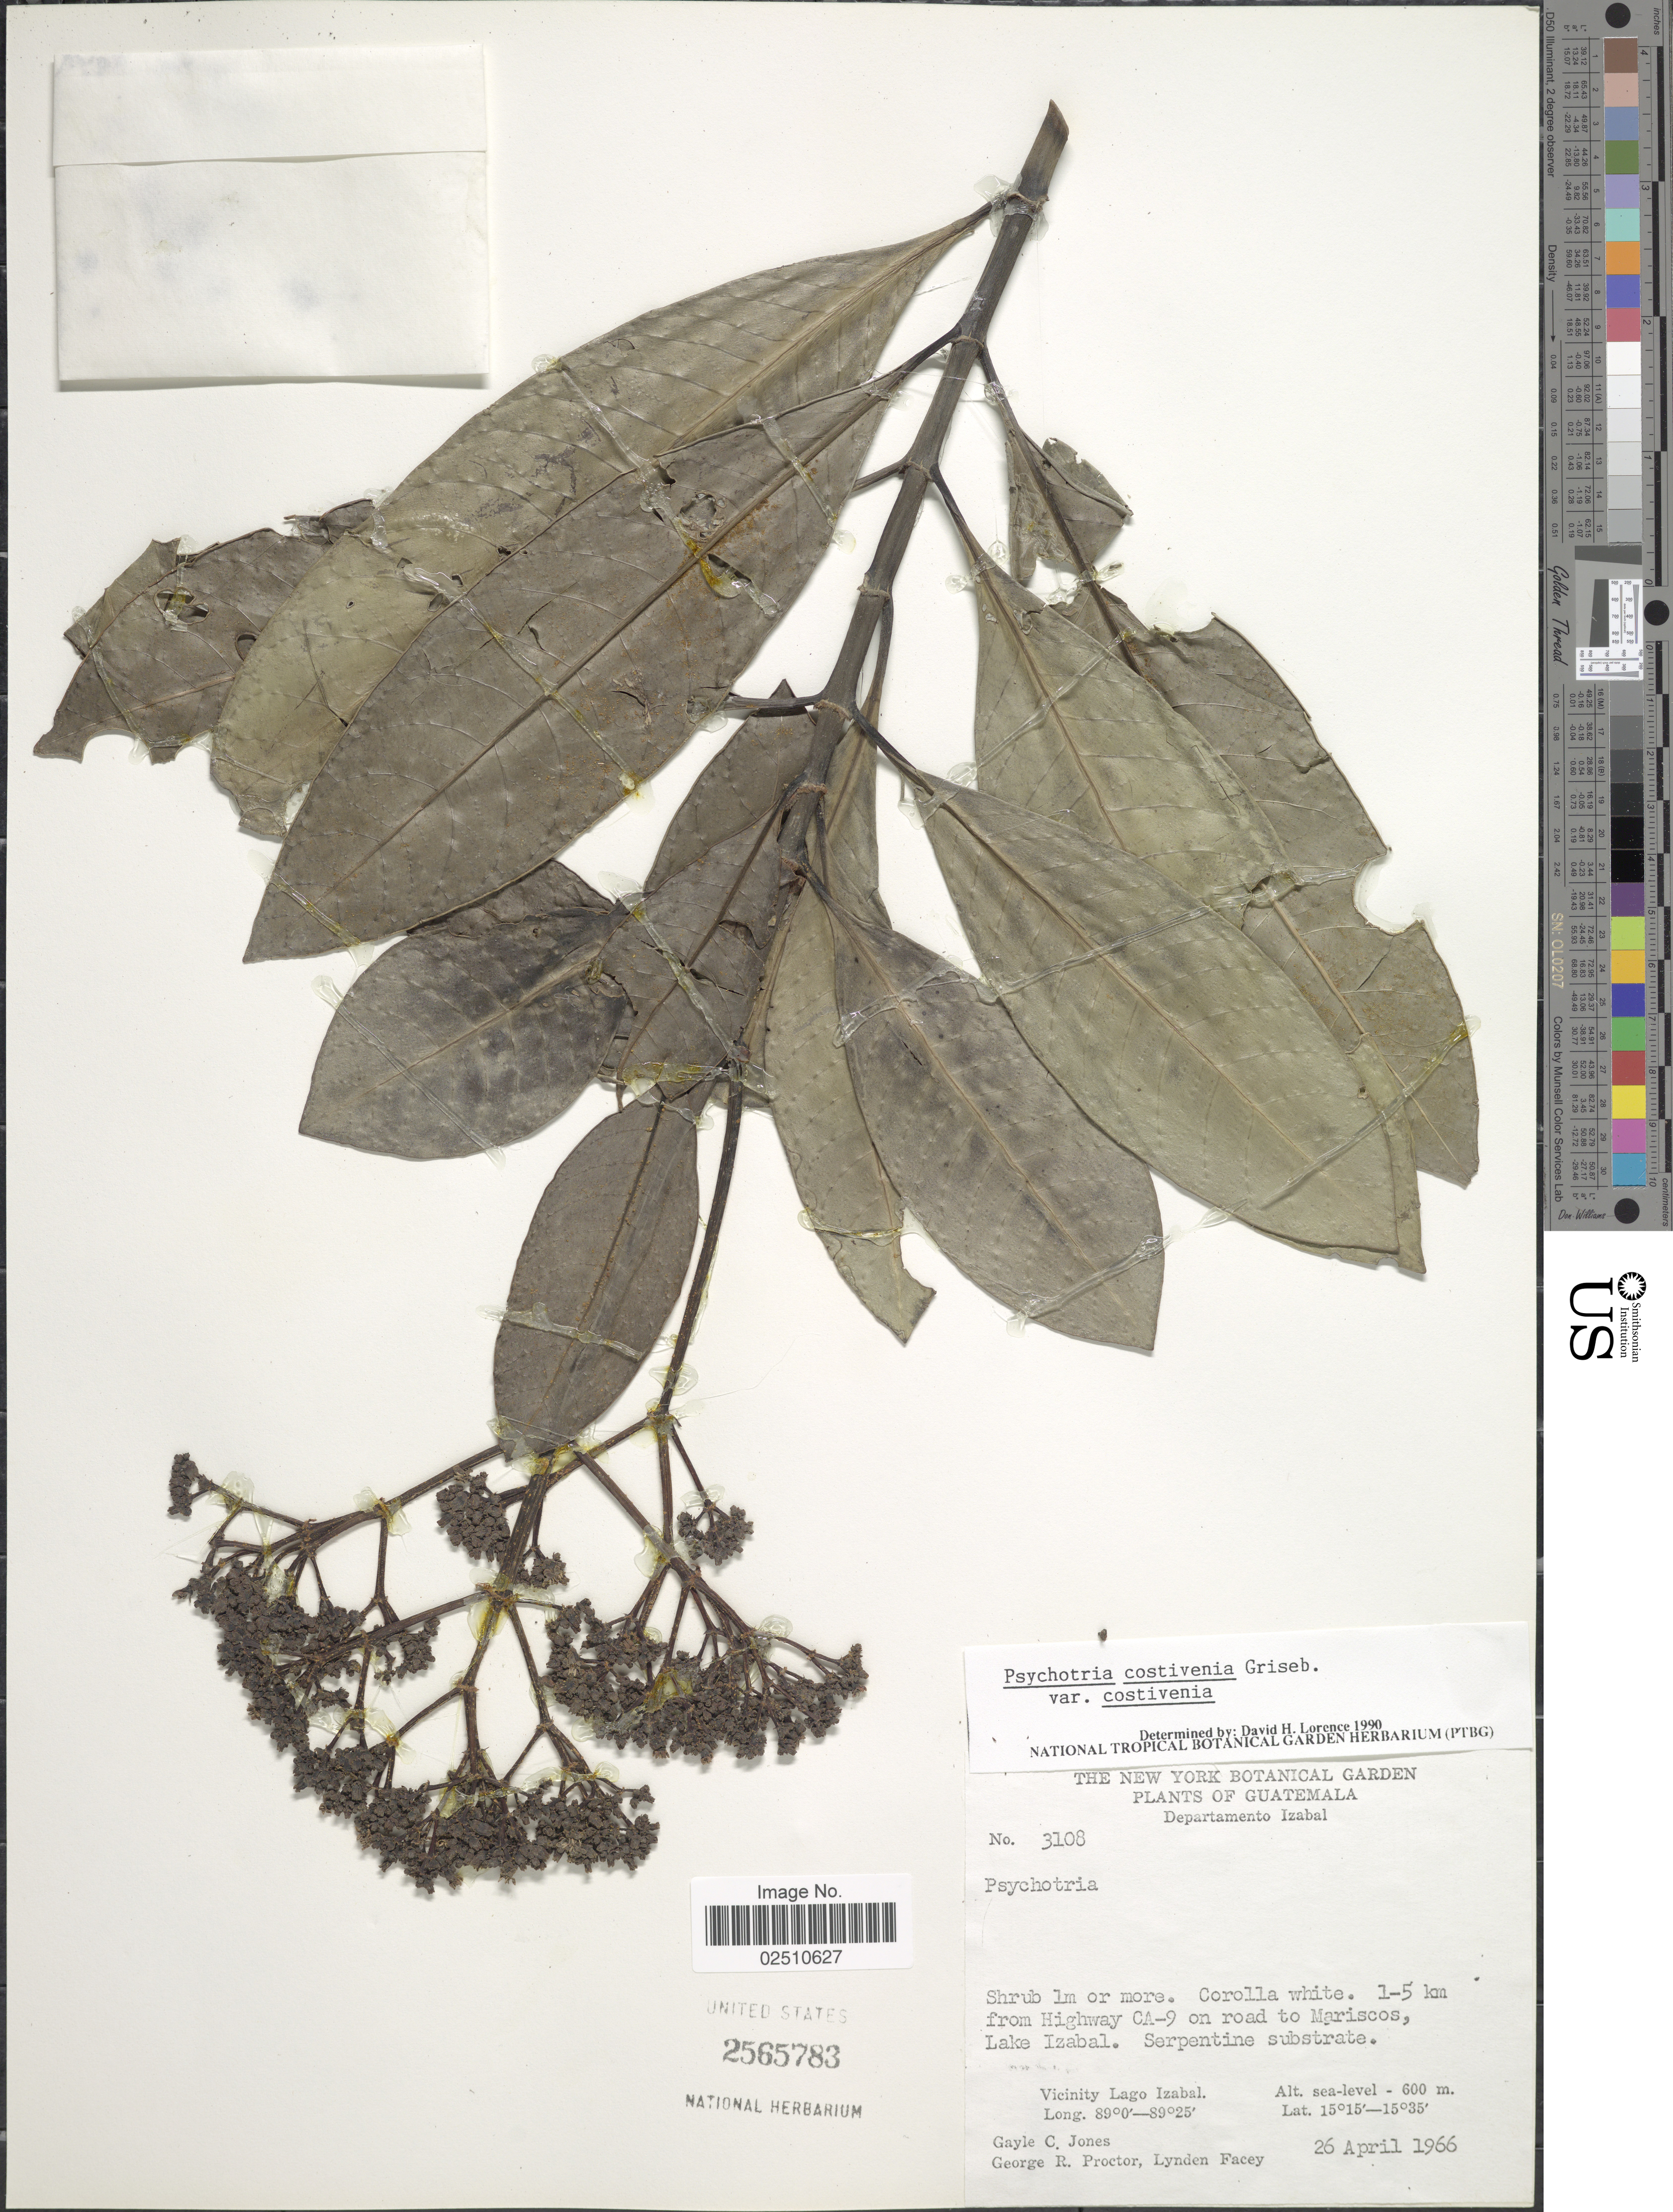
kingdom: Plantae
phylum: Tracheophyta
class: Magnoliopsida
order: Gentianales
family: Rubiaceae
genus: Psychotria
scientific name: Psychotria costivenia var. costivenia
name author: Griseb.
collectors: G. C. Jones, G. Proctor & L. Facey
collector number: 3108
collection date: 1966-04-26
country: Guatemala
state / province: Izabal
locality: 1-5 km from Highway CA-9 on road to Mariscos, Lake Izabal, Vicinity of Lago Izabal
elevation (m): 0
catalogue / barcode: US 2565783